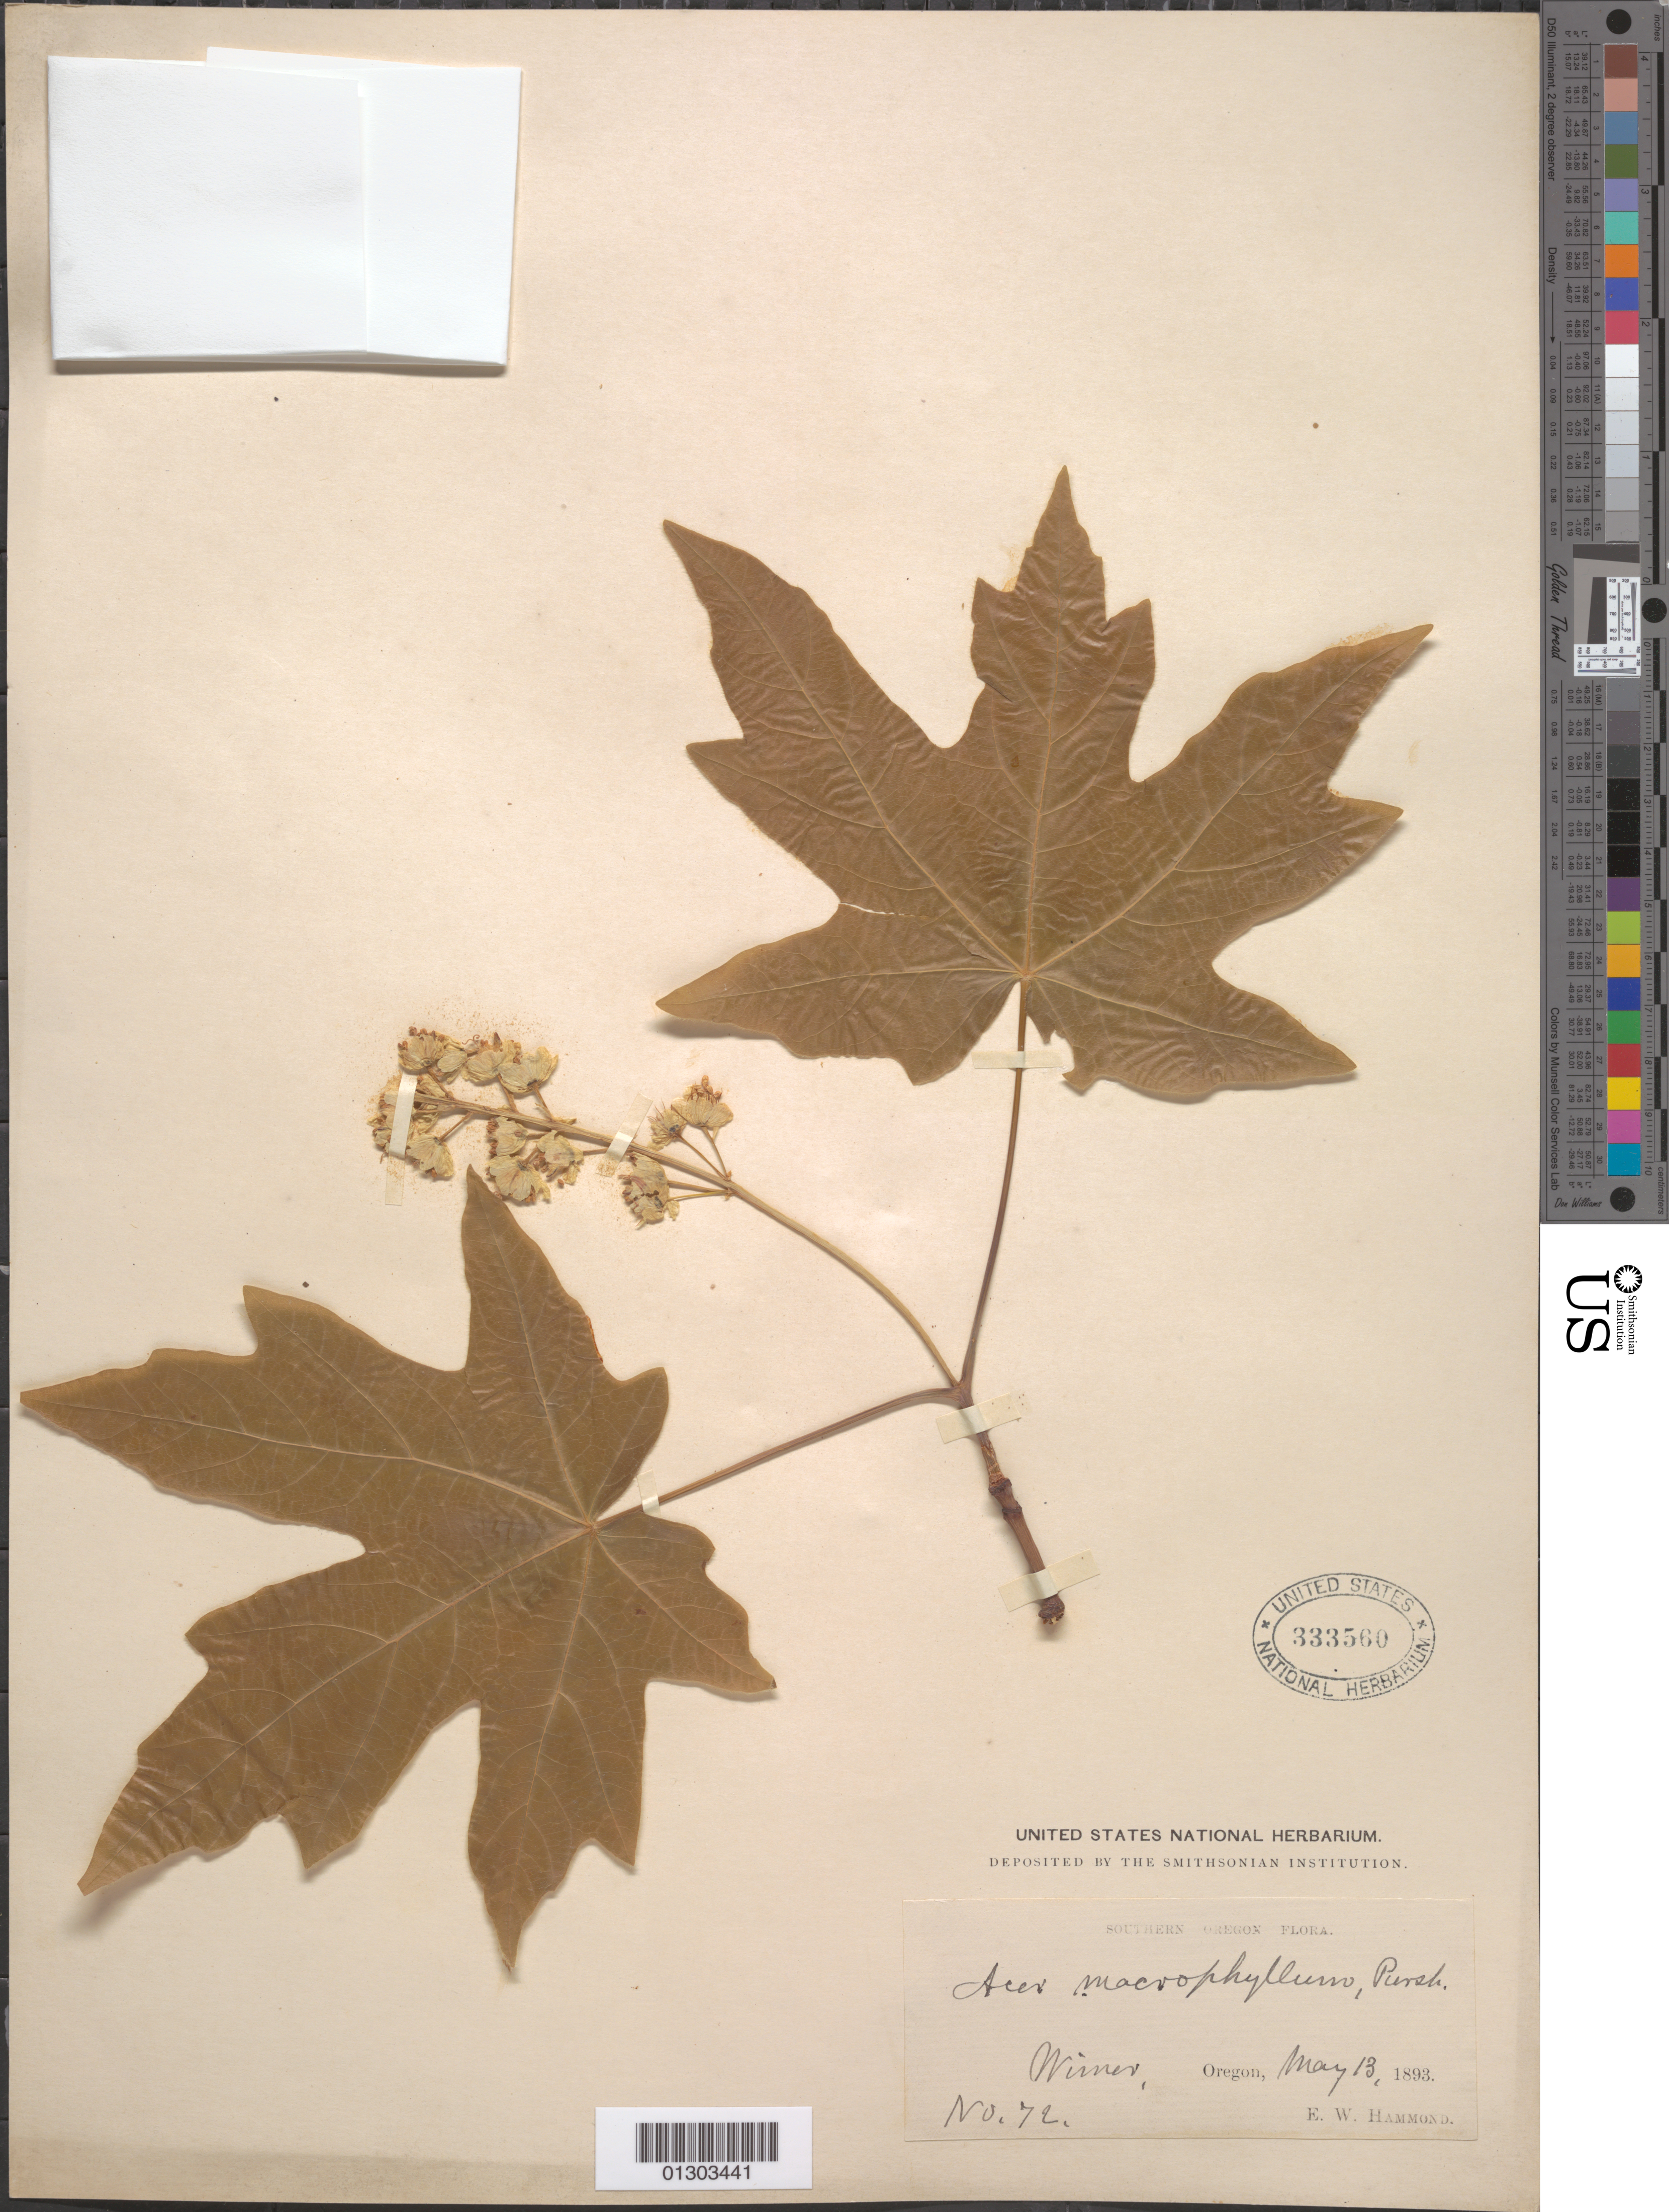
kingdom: Plantae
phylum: Tracheophyta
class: Magnoliopsida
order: Sapindales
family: Sapindaceae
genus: Acer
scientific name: Acer macrophyllum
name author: Pursh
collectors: E. Hammond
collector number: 72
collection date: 1893-05-13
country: United States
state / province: Oregon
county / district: Jackson County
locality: Wimer.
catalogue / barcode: US 333560